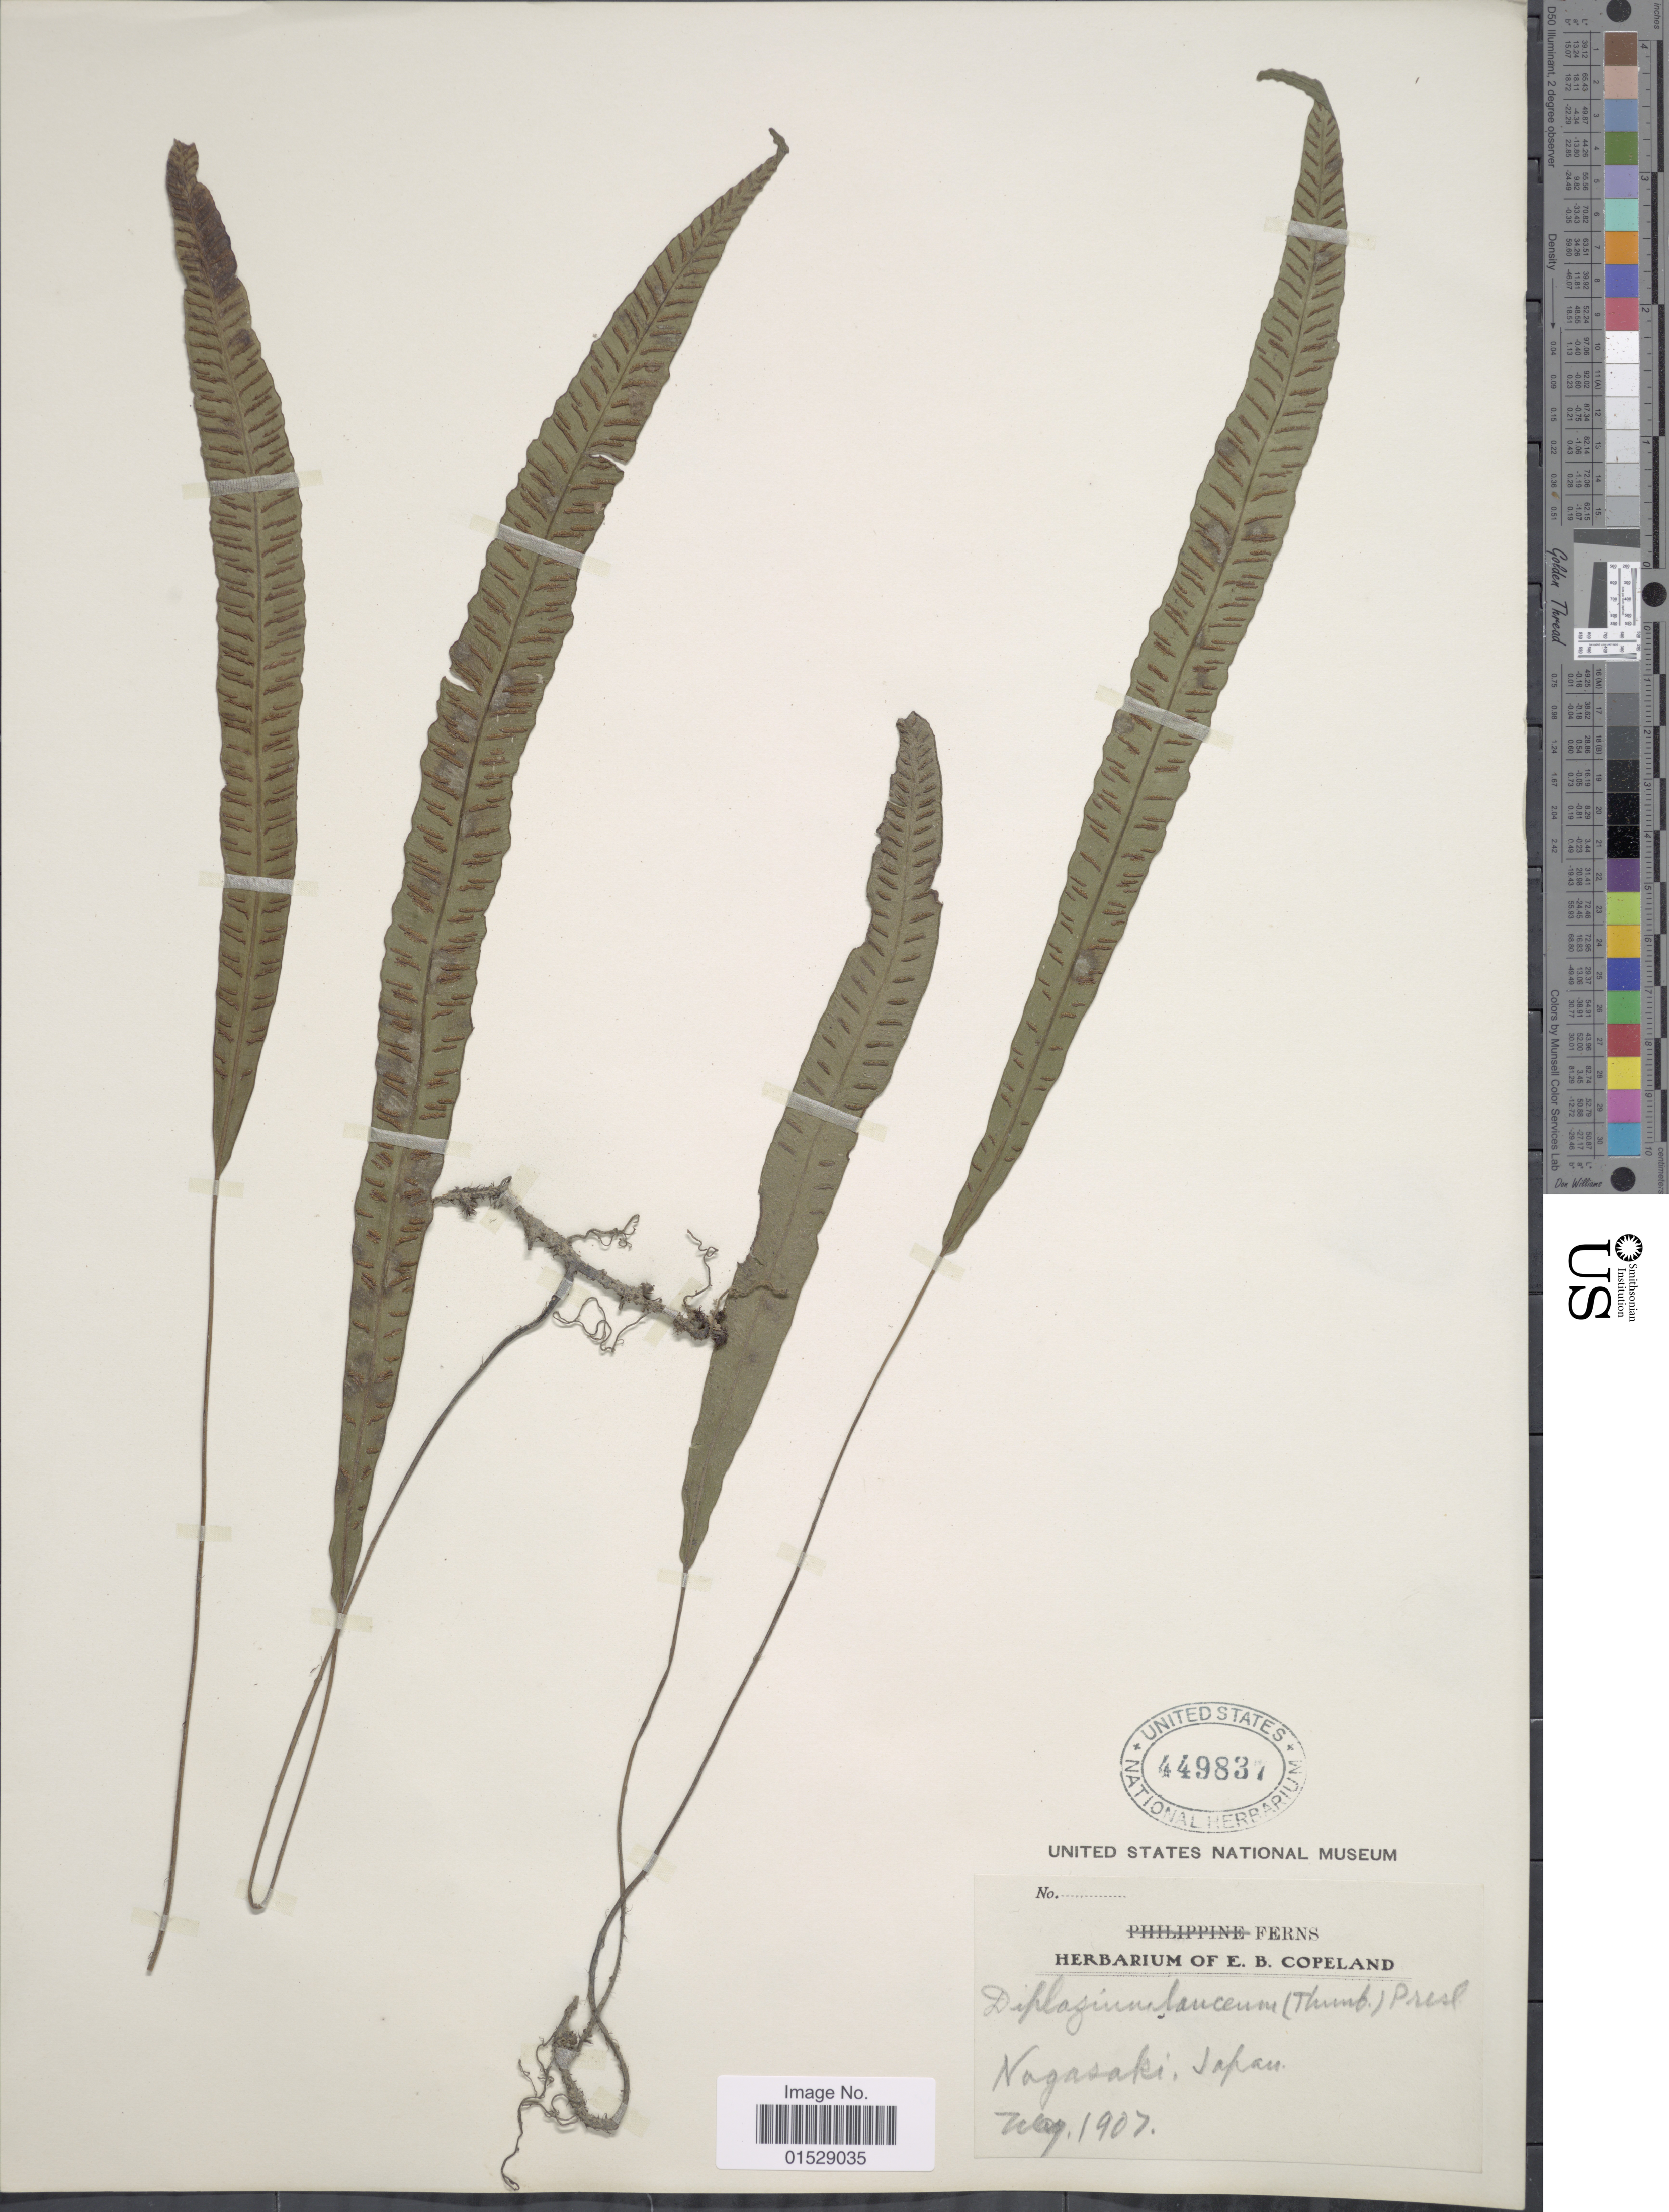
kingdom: Plantae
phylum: Tracheophyta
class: Polypodiopsida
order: Polypodiales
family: Athyriaceae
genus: Deparia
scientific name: Deparia lancea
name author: (Thunb.) Fraser-Jenk.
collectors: ex herb. E. B. Copeland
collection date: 1907-05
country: Japan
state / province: Nagasaki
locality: Nagasaki, Japan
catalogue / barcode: US 449837